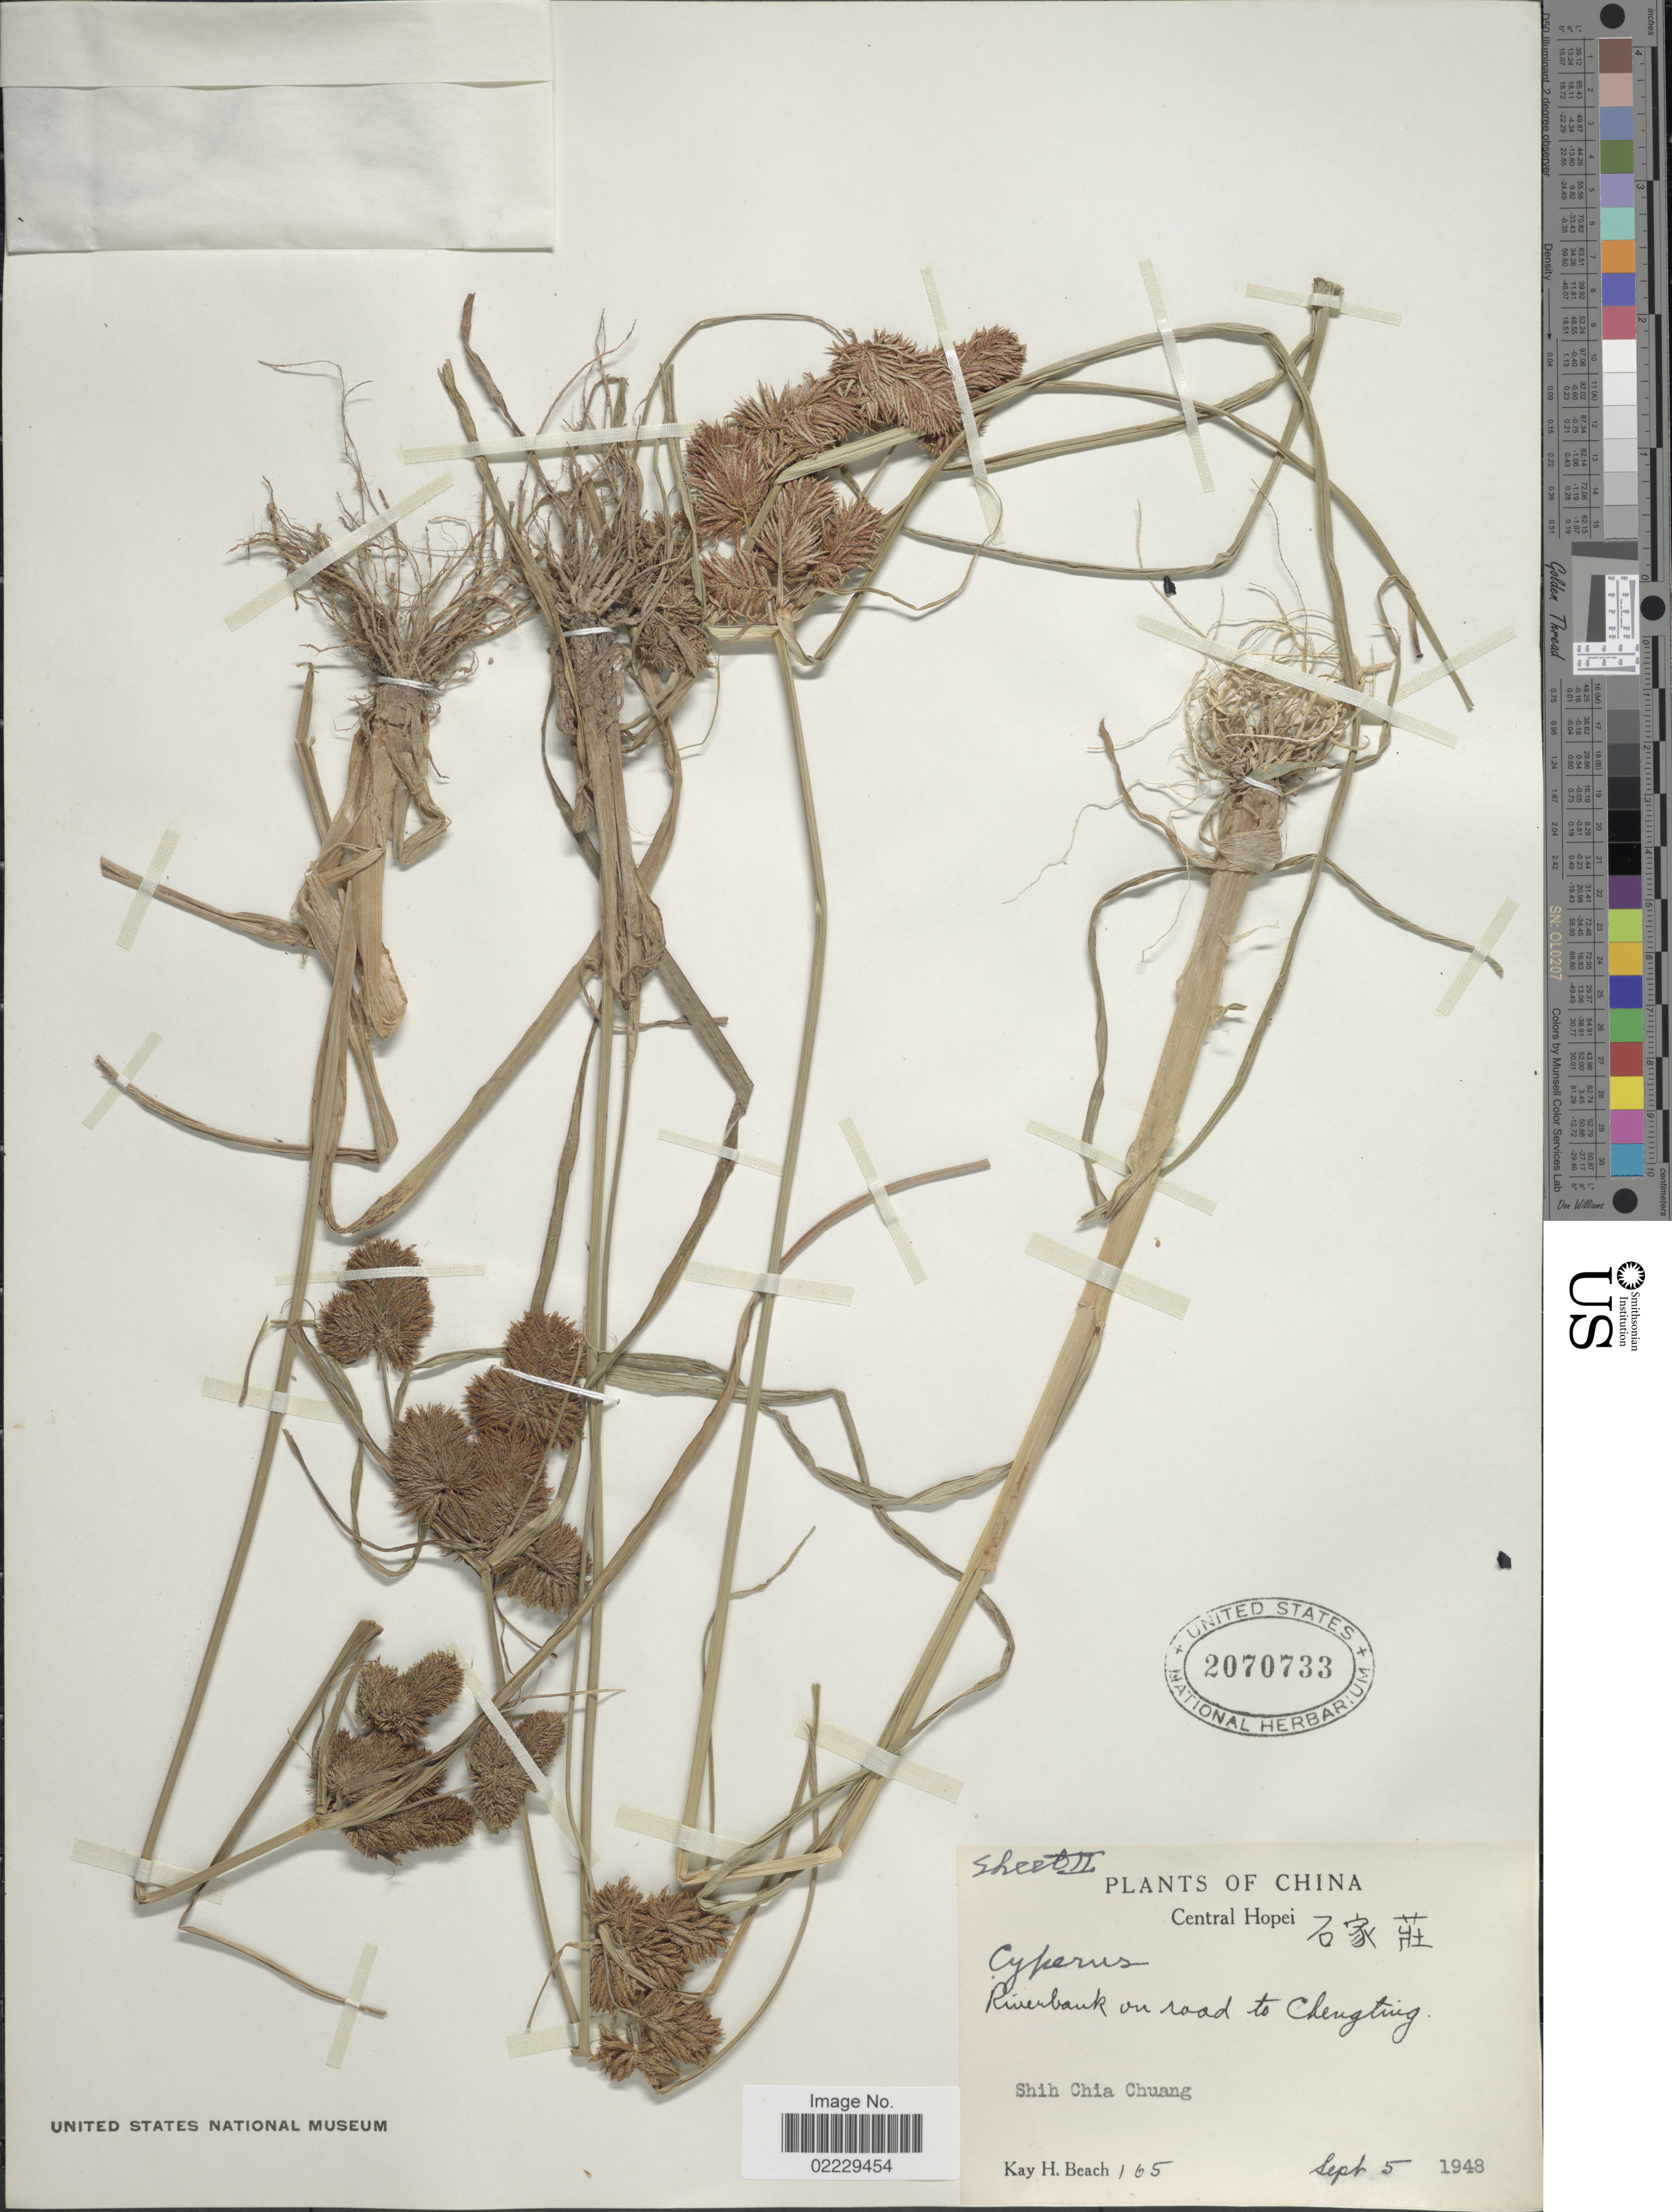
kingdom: Plantae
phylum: Tracheophyta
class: Liliopsida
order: Poales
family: Cyperaceae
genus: Cyperus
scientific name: Cyperus glomeratus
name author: L.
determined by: Strong, Mark T., (BOT), Smithsonian Institution - National Museum of Natural History (UNITED STATES)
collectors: K. H. Beach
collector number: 165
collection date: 1948-09-05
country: China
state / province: Hebei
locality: Central Hopei, Riverbank on road to Chengtung [interpreted], Shih Chia Chuang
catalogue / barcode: US 2070733